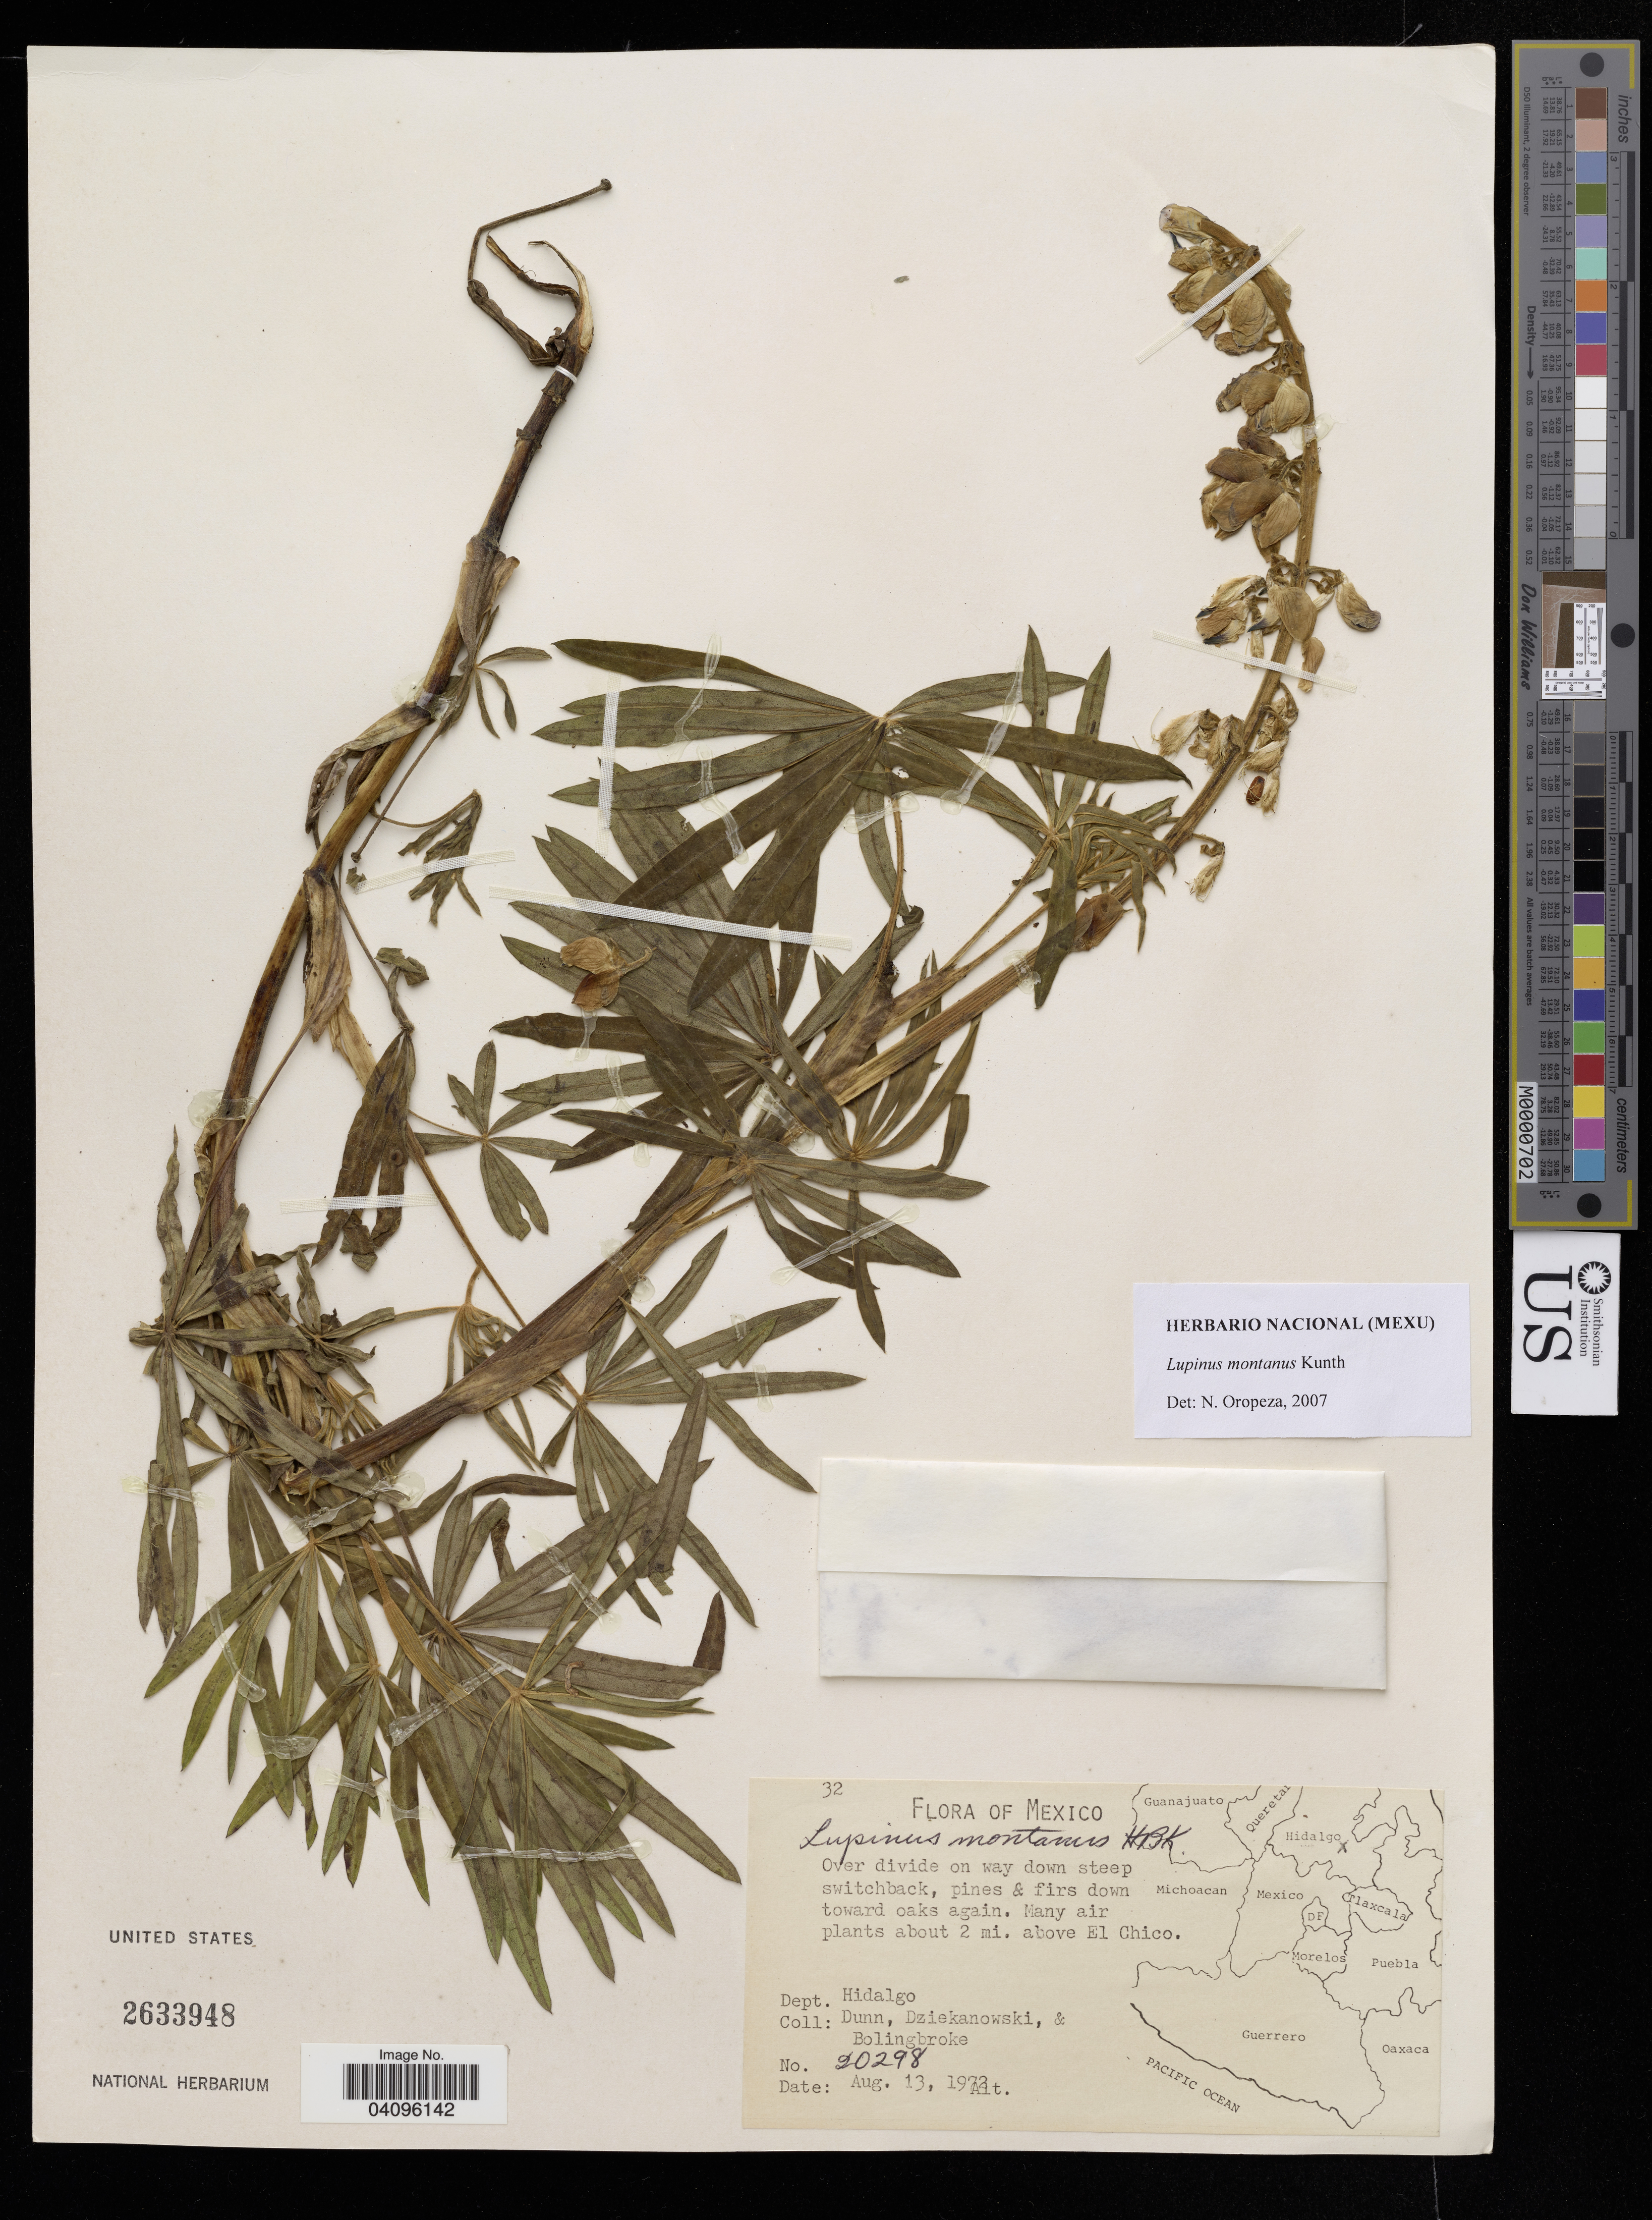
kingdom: Plantae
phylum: Tracheophyta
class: Magnoliopsida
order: Fabales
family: Fabaceae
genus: Lupinus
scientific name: Lupinus montanus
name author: Kunth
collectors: -- Dunn, Dziekanowski & -. Bolingbroke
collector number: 20298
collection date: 1972-08-13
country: Mexico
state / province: Hidalgo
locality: Over divide on way down steep switchback, pines & firs down toward oaks again, Many air plants about 2 mi. above El Chico.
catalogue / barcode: US 2633948